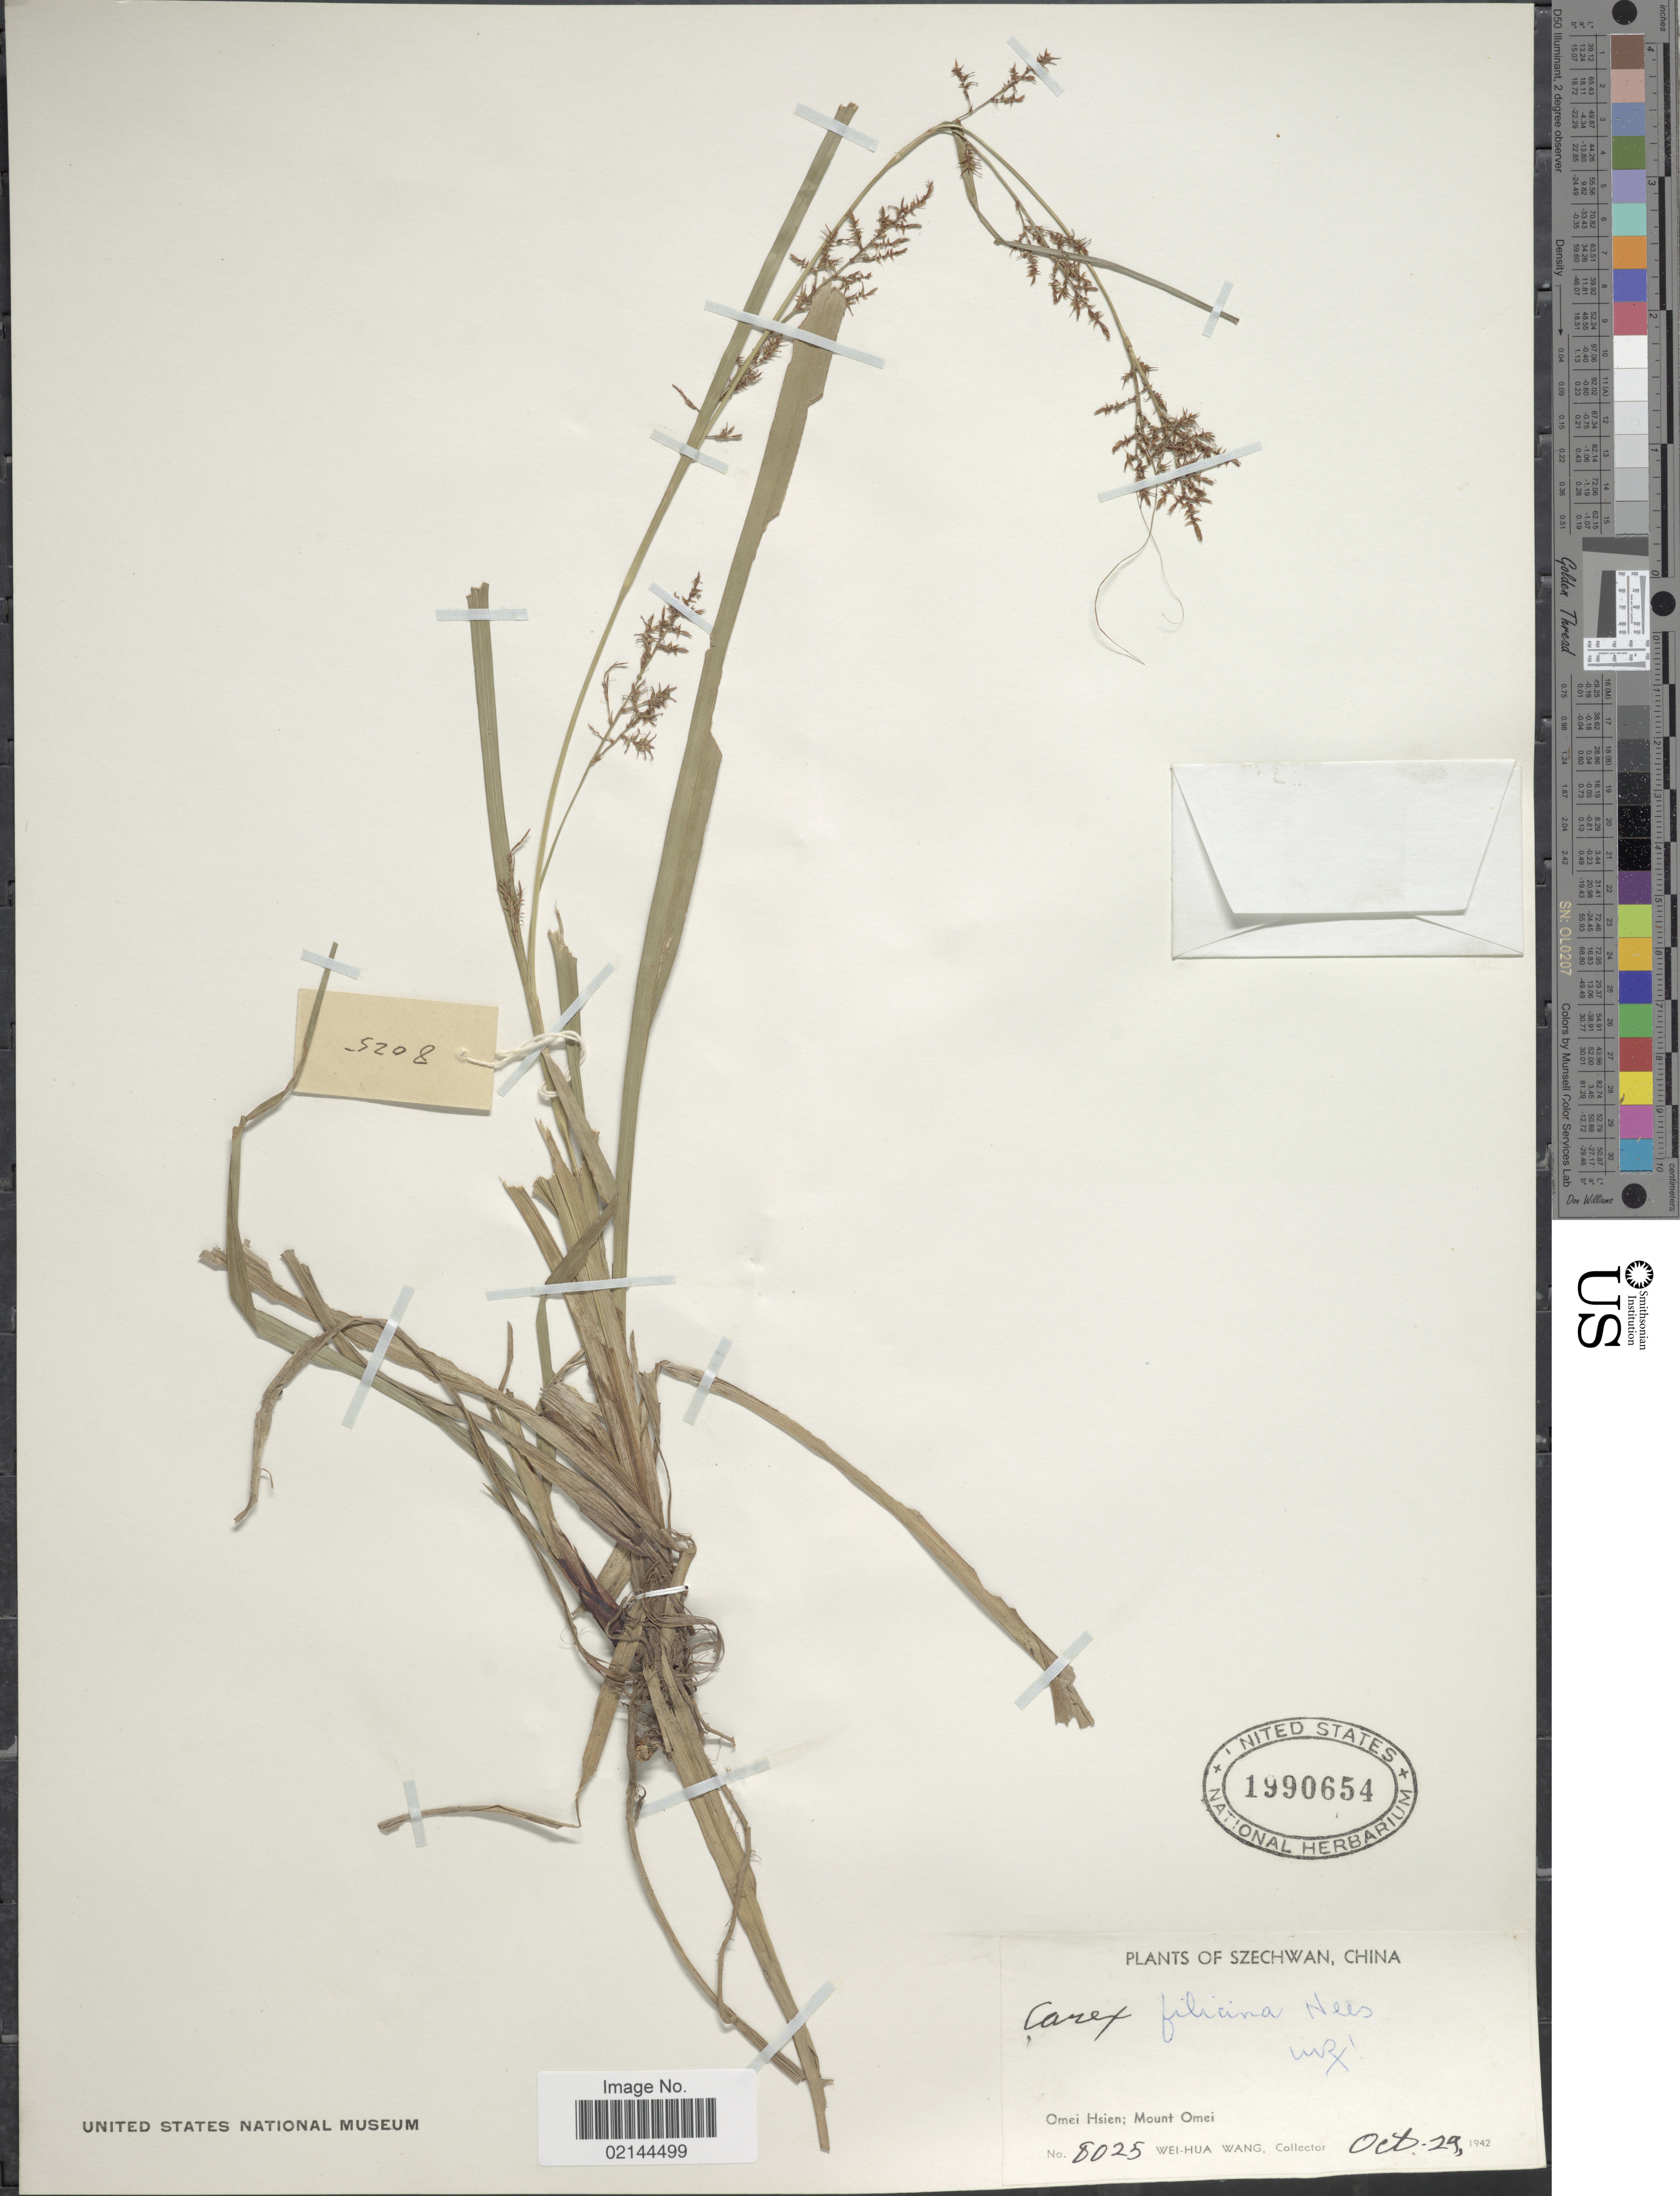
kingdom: Plantae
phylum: Tracheophyta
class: Liliopsida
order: Poales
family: Cyperaceae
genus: Carex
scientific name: Carex filicina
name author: Nees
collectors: W. Wang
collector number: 8025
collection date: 1942-10-29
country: China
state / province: Sichuan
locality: Szechwan. Omei Hsien; Mount Omei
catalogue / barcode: US 1990654